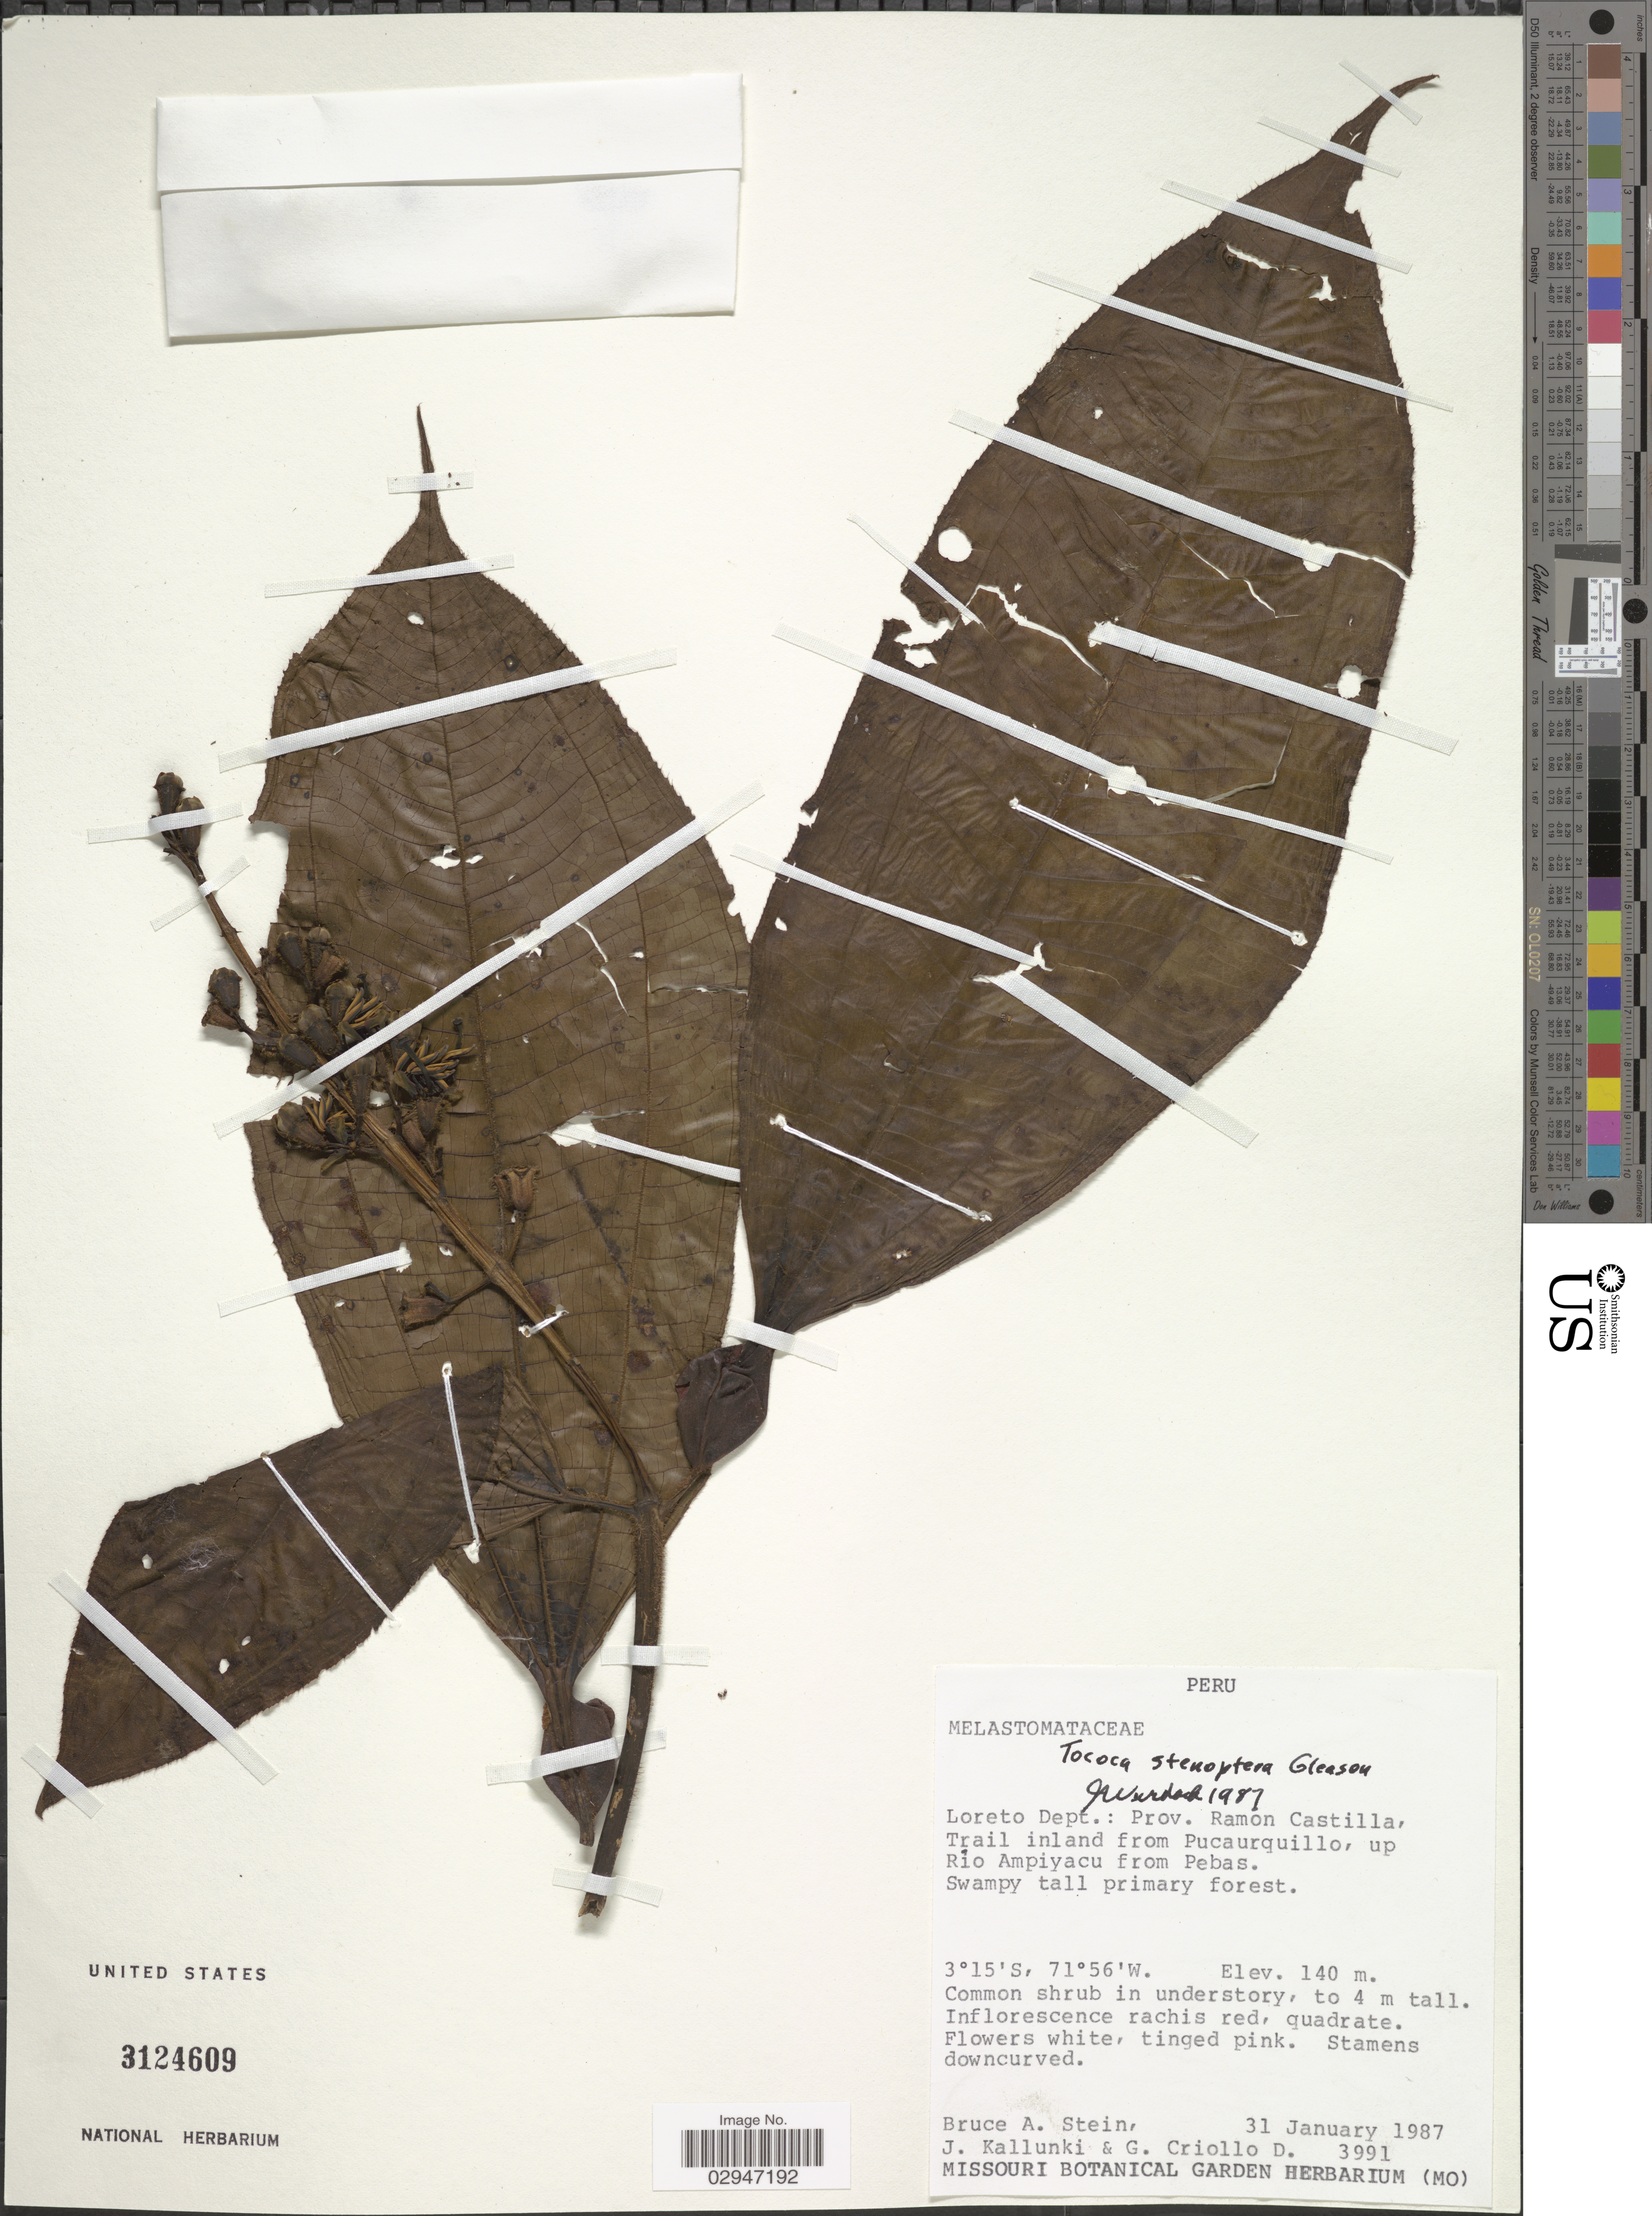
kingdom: Plantae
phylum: Tracheophyta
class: Magnoliopsida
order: Myrtales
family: Melastomataceae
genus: Tococa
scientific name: Tococa stenoptera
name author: Gleason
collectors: B. A. Stein, J. Kallunki & G. Criollo D.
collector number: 3991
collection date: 1987-01-31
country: Peru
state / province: Loreto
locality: Loreto Dept.: Prov. Ramón Castilla, Trail inland from Pucaurquillo, up Río Ampiyacu from Pebas.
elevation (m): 140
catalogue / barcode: US 3124609